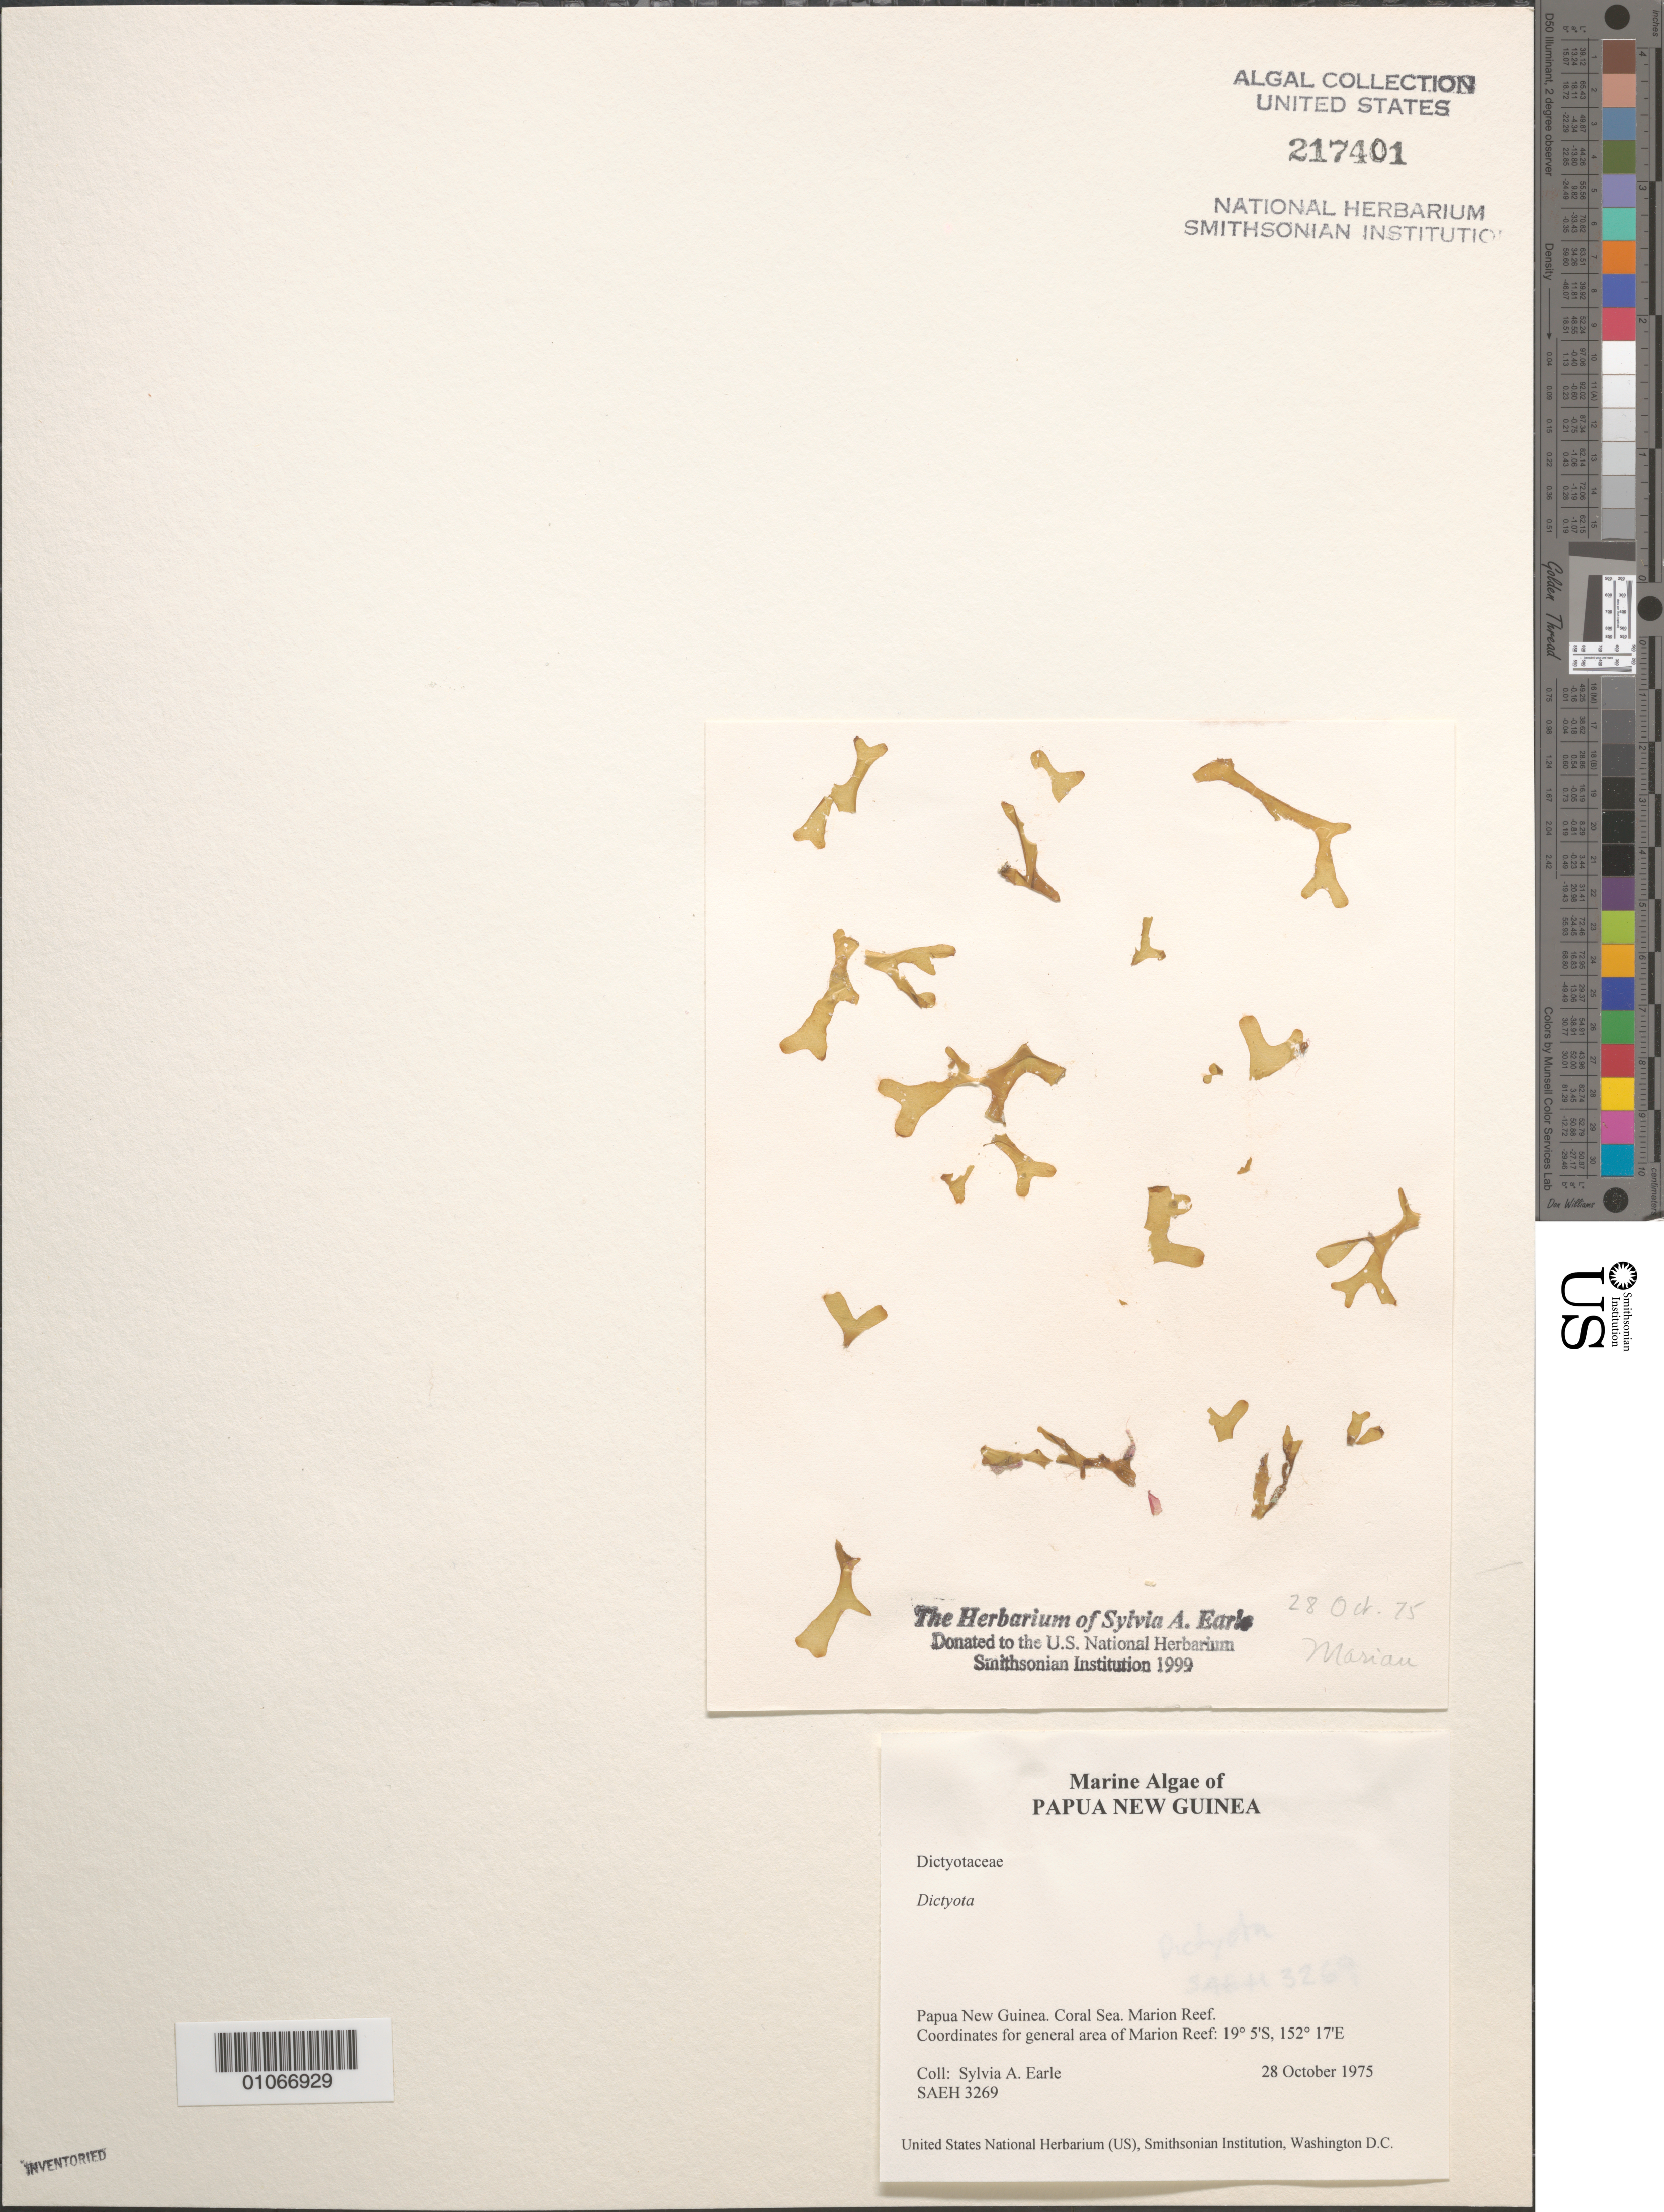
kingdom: Chromista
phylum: Ochrophyta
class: Phaeophyceae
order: Dictyotales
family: Dictyotaceae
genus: Dictyota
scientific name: Dictyota sp.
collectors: S. A. Earle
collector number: SAEH 3269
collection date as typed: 28 Oct 1975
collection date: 1975-10-28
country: Australia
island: Marion Reef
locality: Coral Sea, Marion Reef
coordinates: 19 5'S, 152 17'E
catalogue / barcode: US 217401